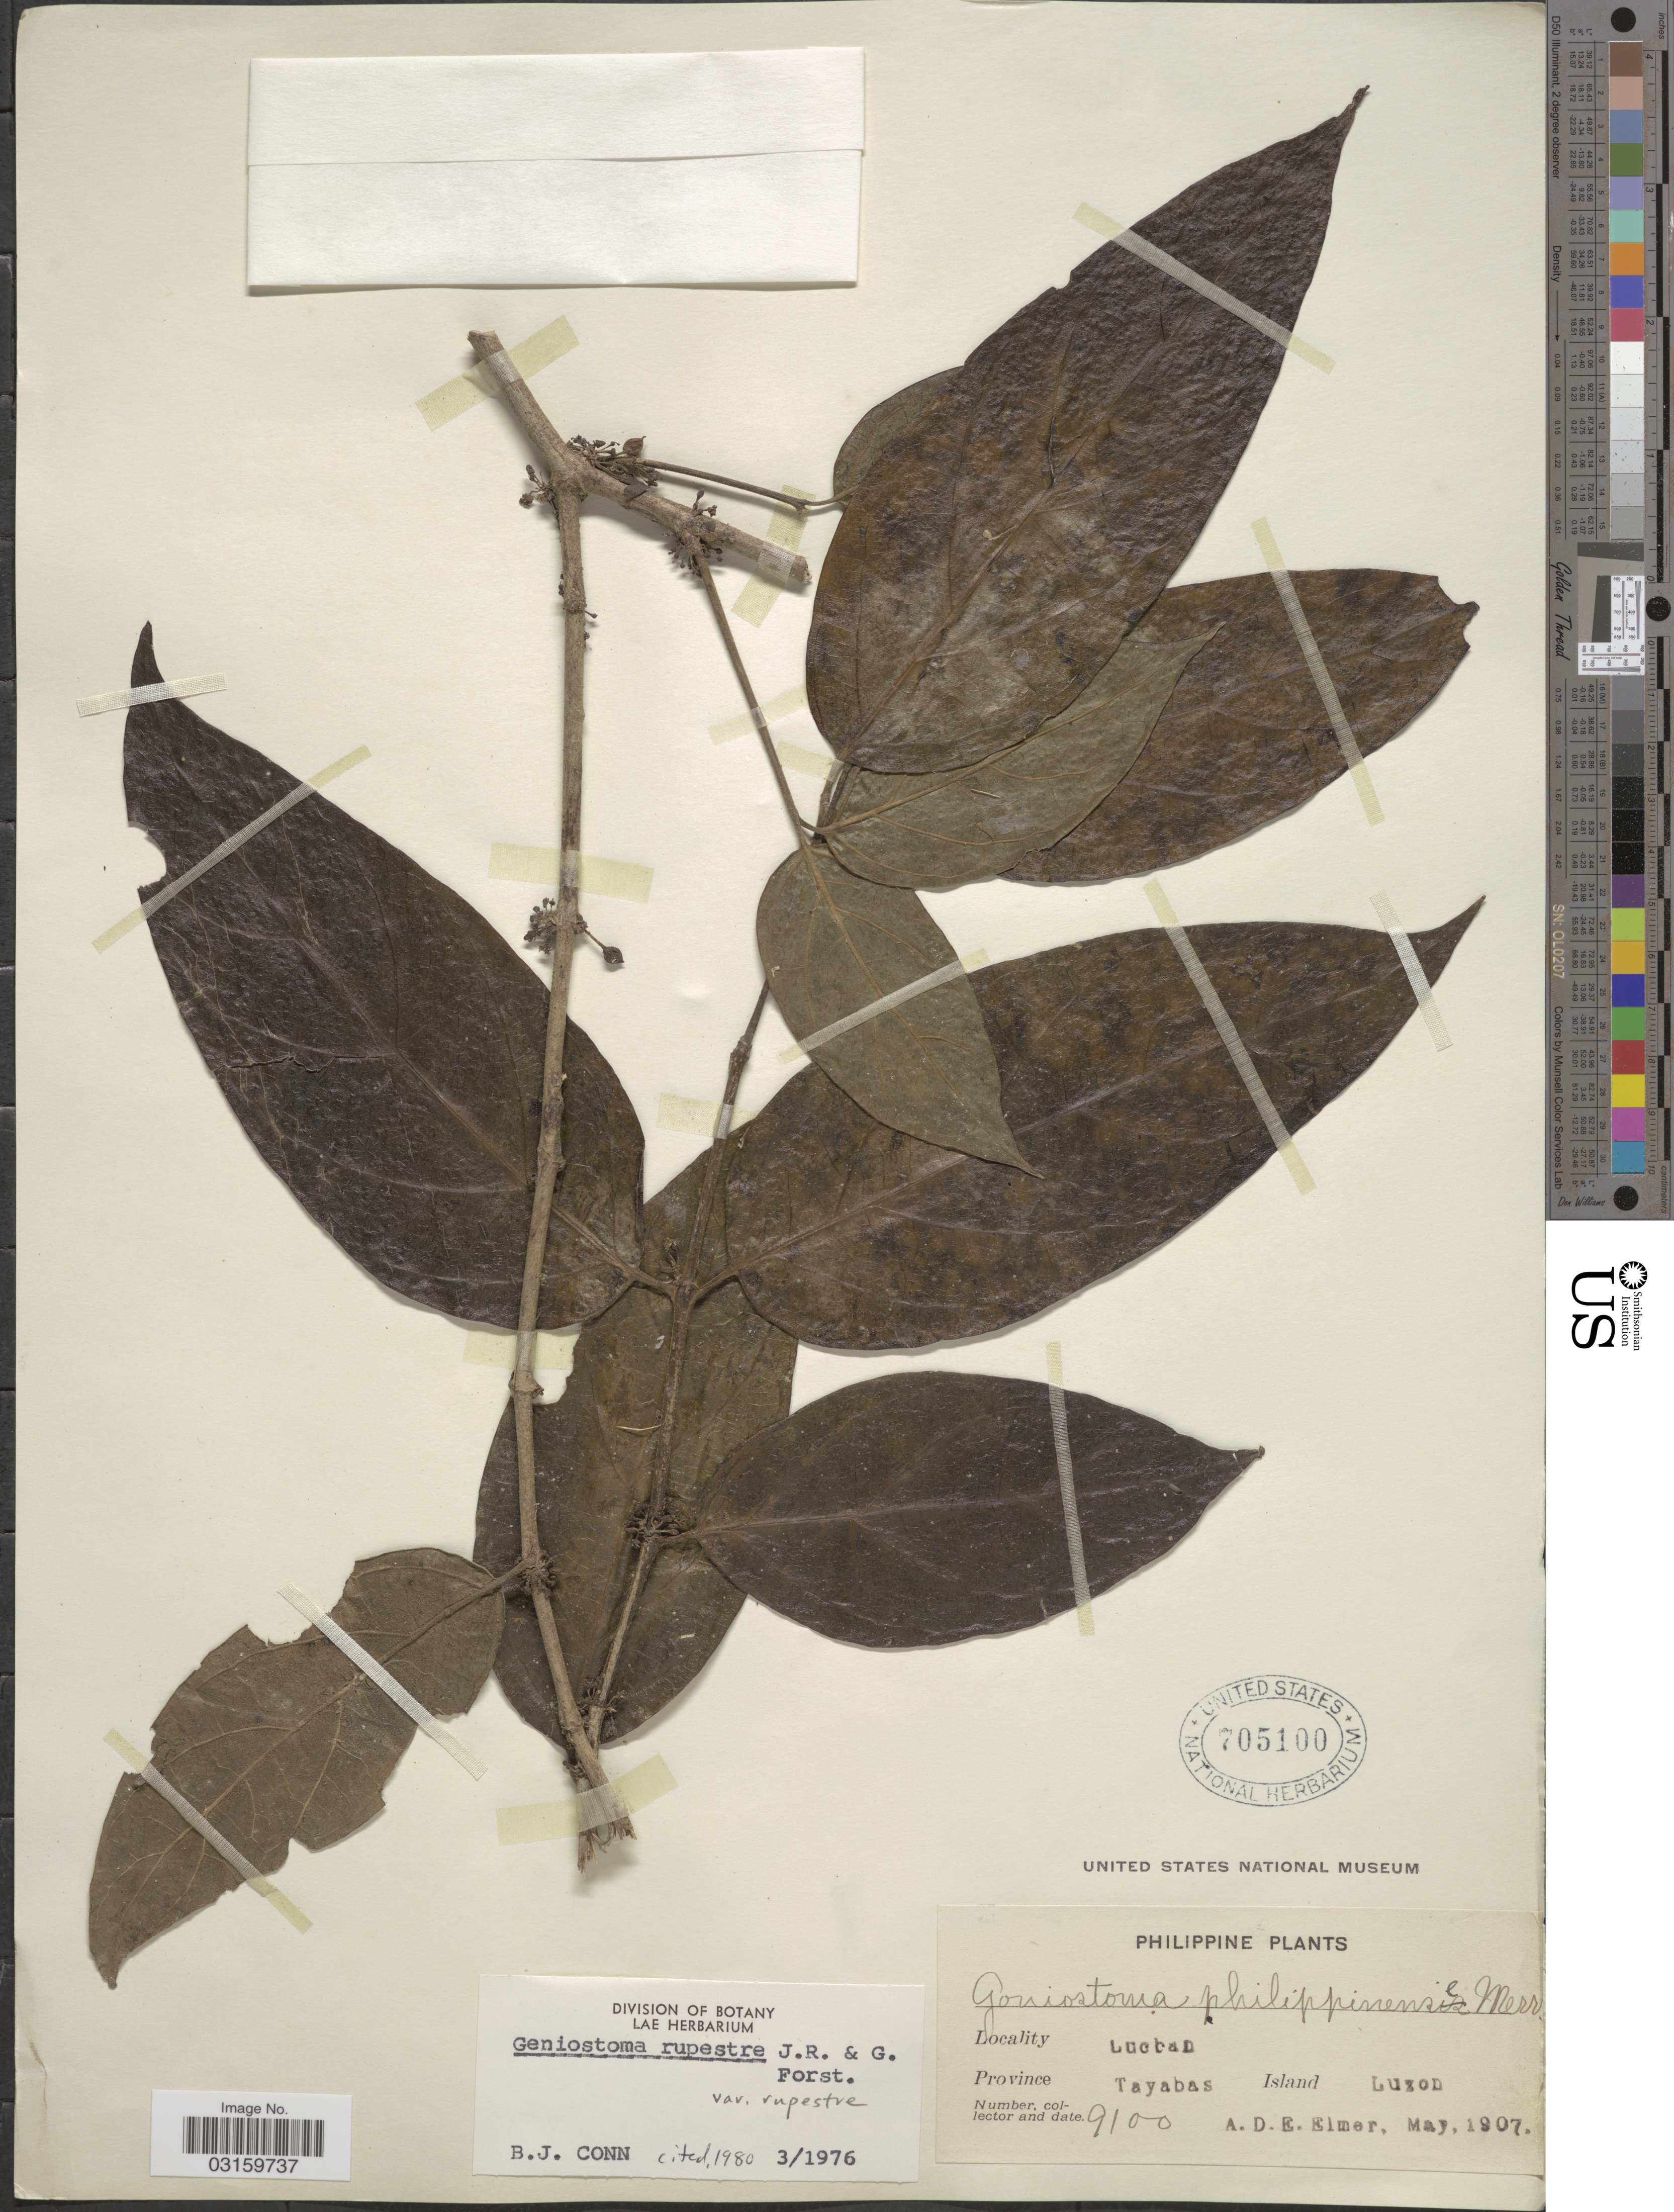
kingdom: Plantae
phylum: Tracheophyta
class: Magnoliopsida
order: Gentianales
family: Loganiaceae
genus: Geniostoma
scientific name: Geniostoma rupestre var. rupestre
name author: J.R. Forst. & G. Forst.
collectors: A. D. E. Elmer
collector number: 9100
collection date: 1907-05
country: Philippines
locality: Lucban, Province Tayabas, Island Luzon.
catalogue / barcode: US 705100